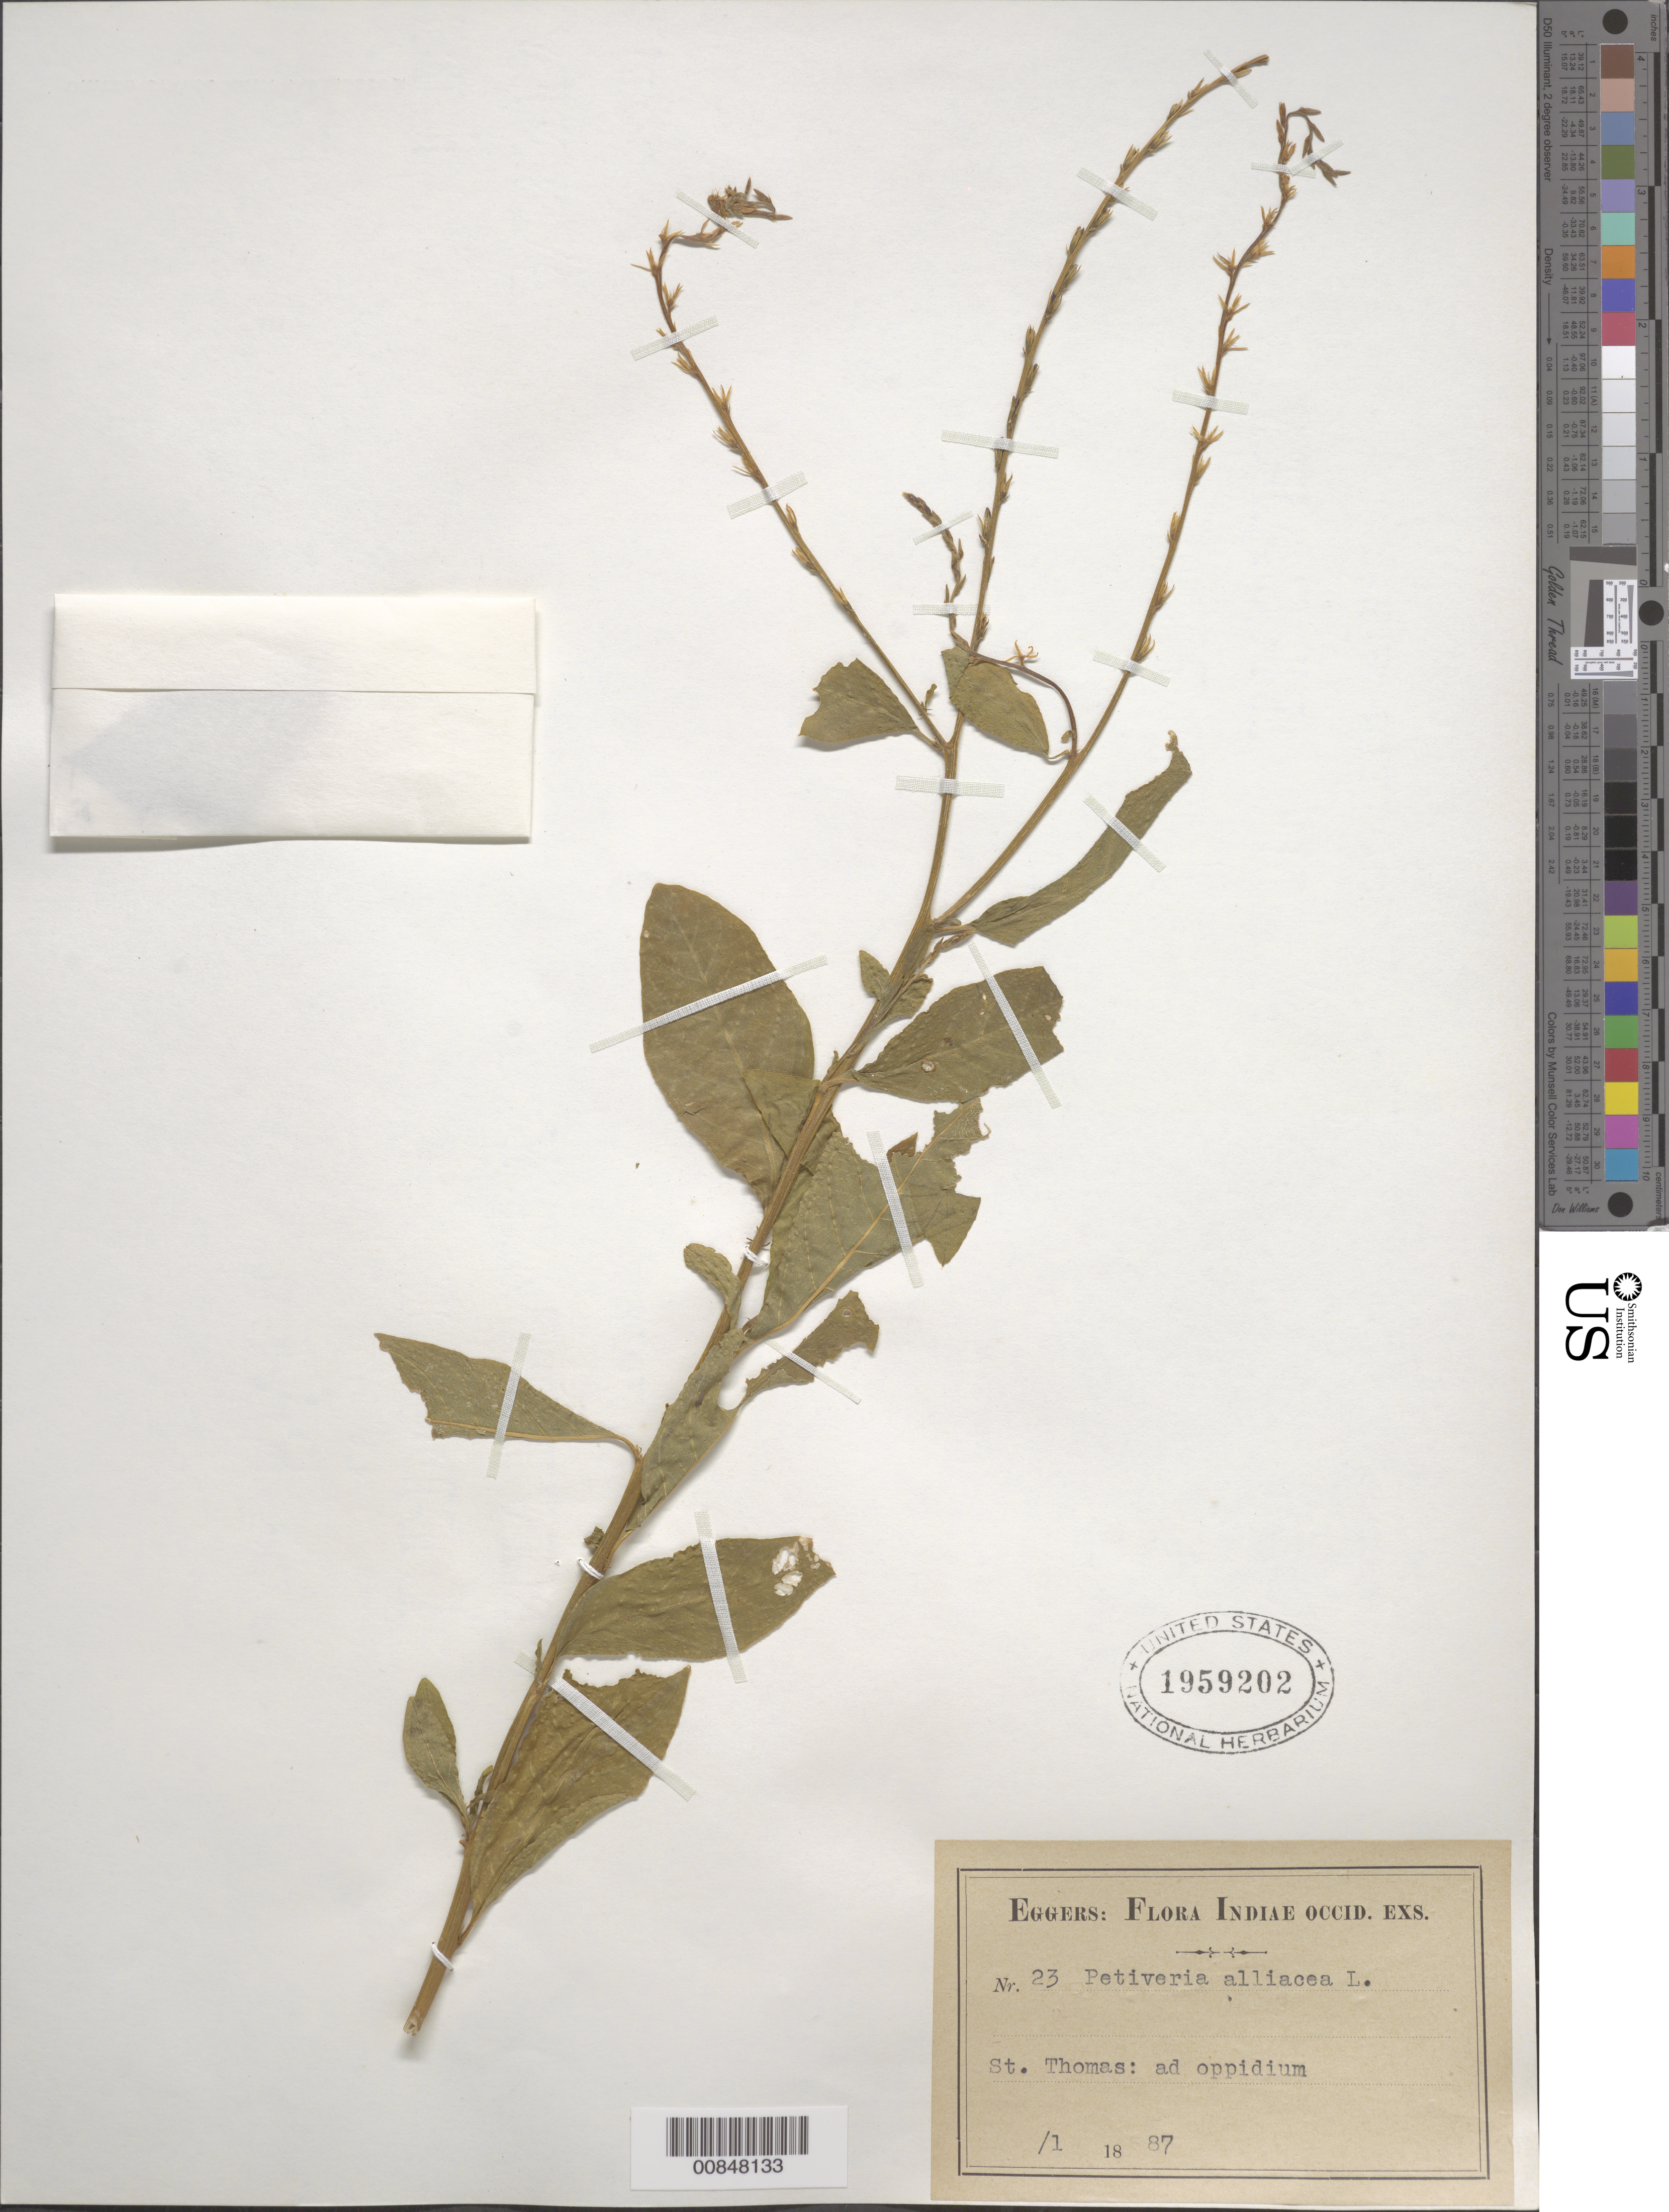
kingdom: Plantae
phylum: Tracheophyta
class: Magnoliopsida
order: Caryophyllales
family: Phytolaccaceae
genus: Petiveria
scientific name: Petiveria alliacea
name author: L.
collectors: H. F. A. von Eggers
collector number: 23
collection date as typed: Jan 1887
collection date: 1887-01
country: U.S. Virgin Islands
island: St. Thomas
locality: St. Thomas.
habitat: Ad oppidium.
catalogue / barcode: US 1959202